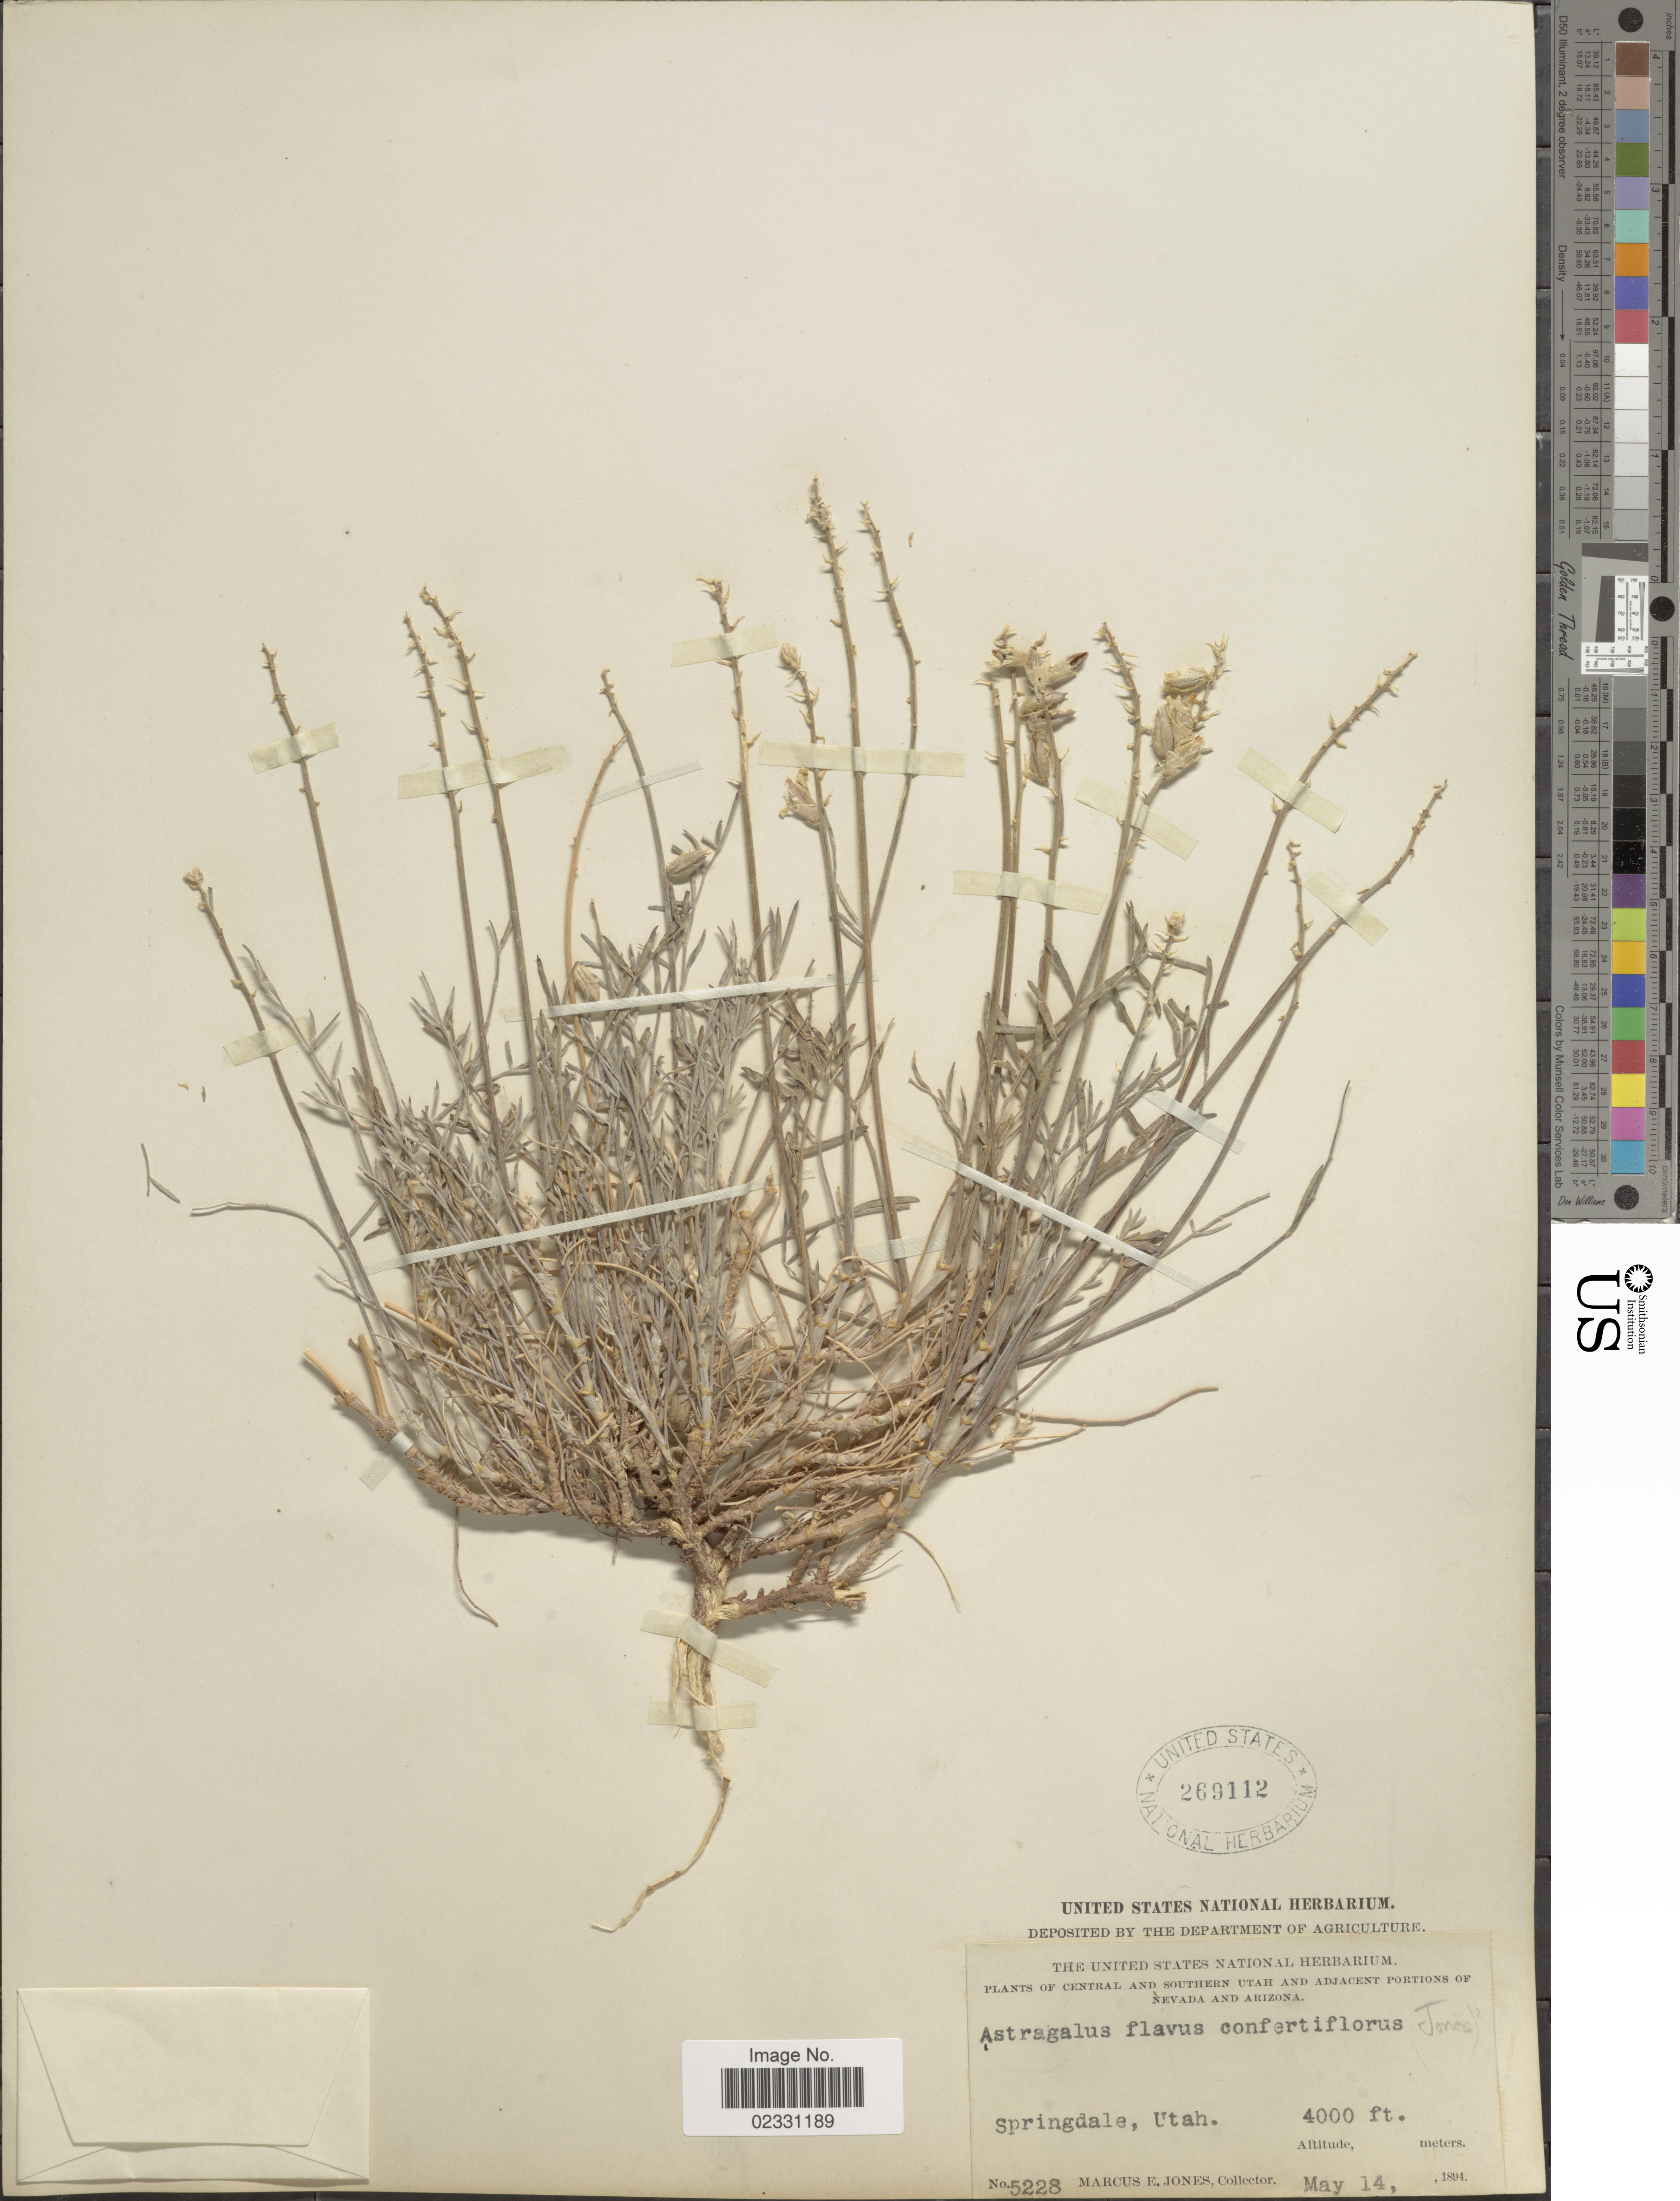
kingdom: Plantae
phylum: Tracheophyta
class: Magnoliopsida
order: Fabales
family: Fabaceae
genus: Astragalus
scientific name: Astragalus flavus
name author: Torr. & A. Gray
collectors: M. E. Jones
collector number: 5228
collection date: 1894-05-14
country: United States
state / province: Utah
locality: Central and southern Utah, Springdale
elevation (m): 1219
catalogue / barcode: US 269112